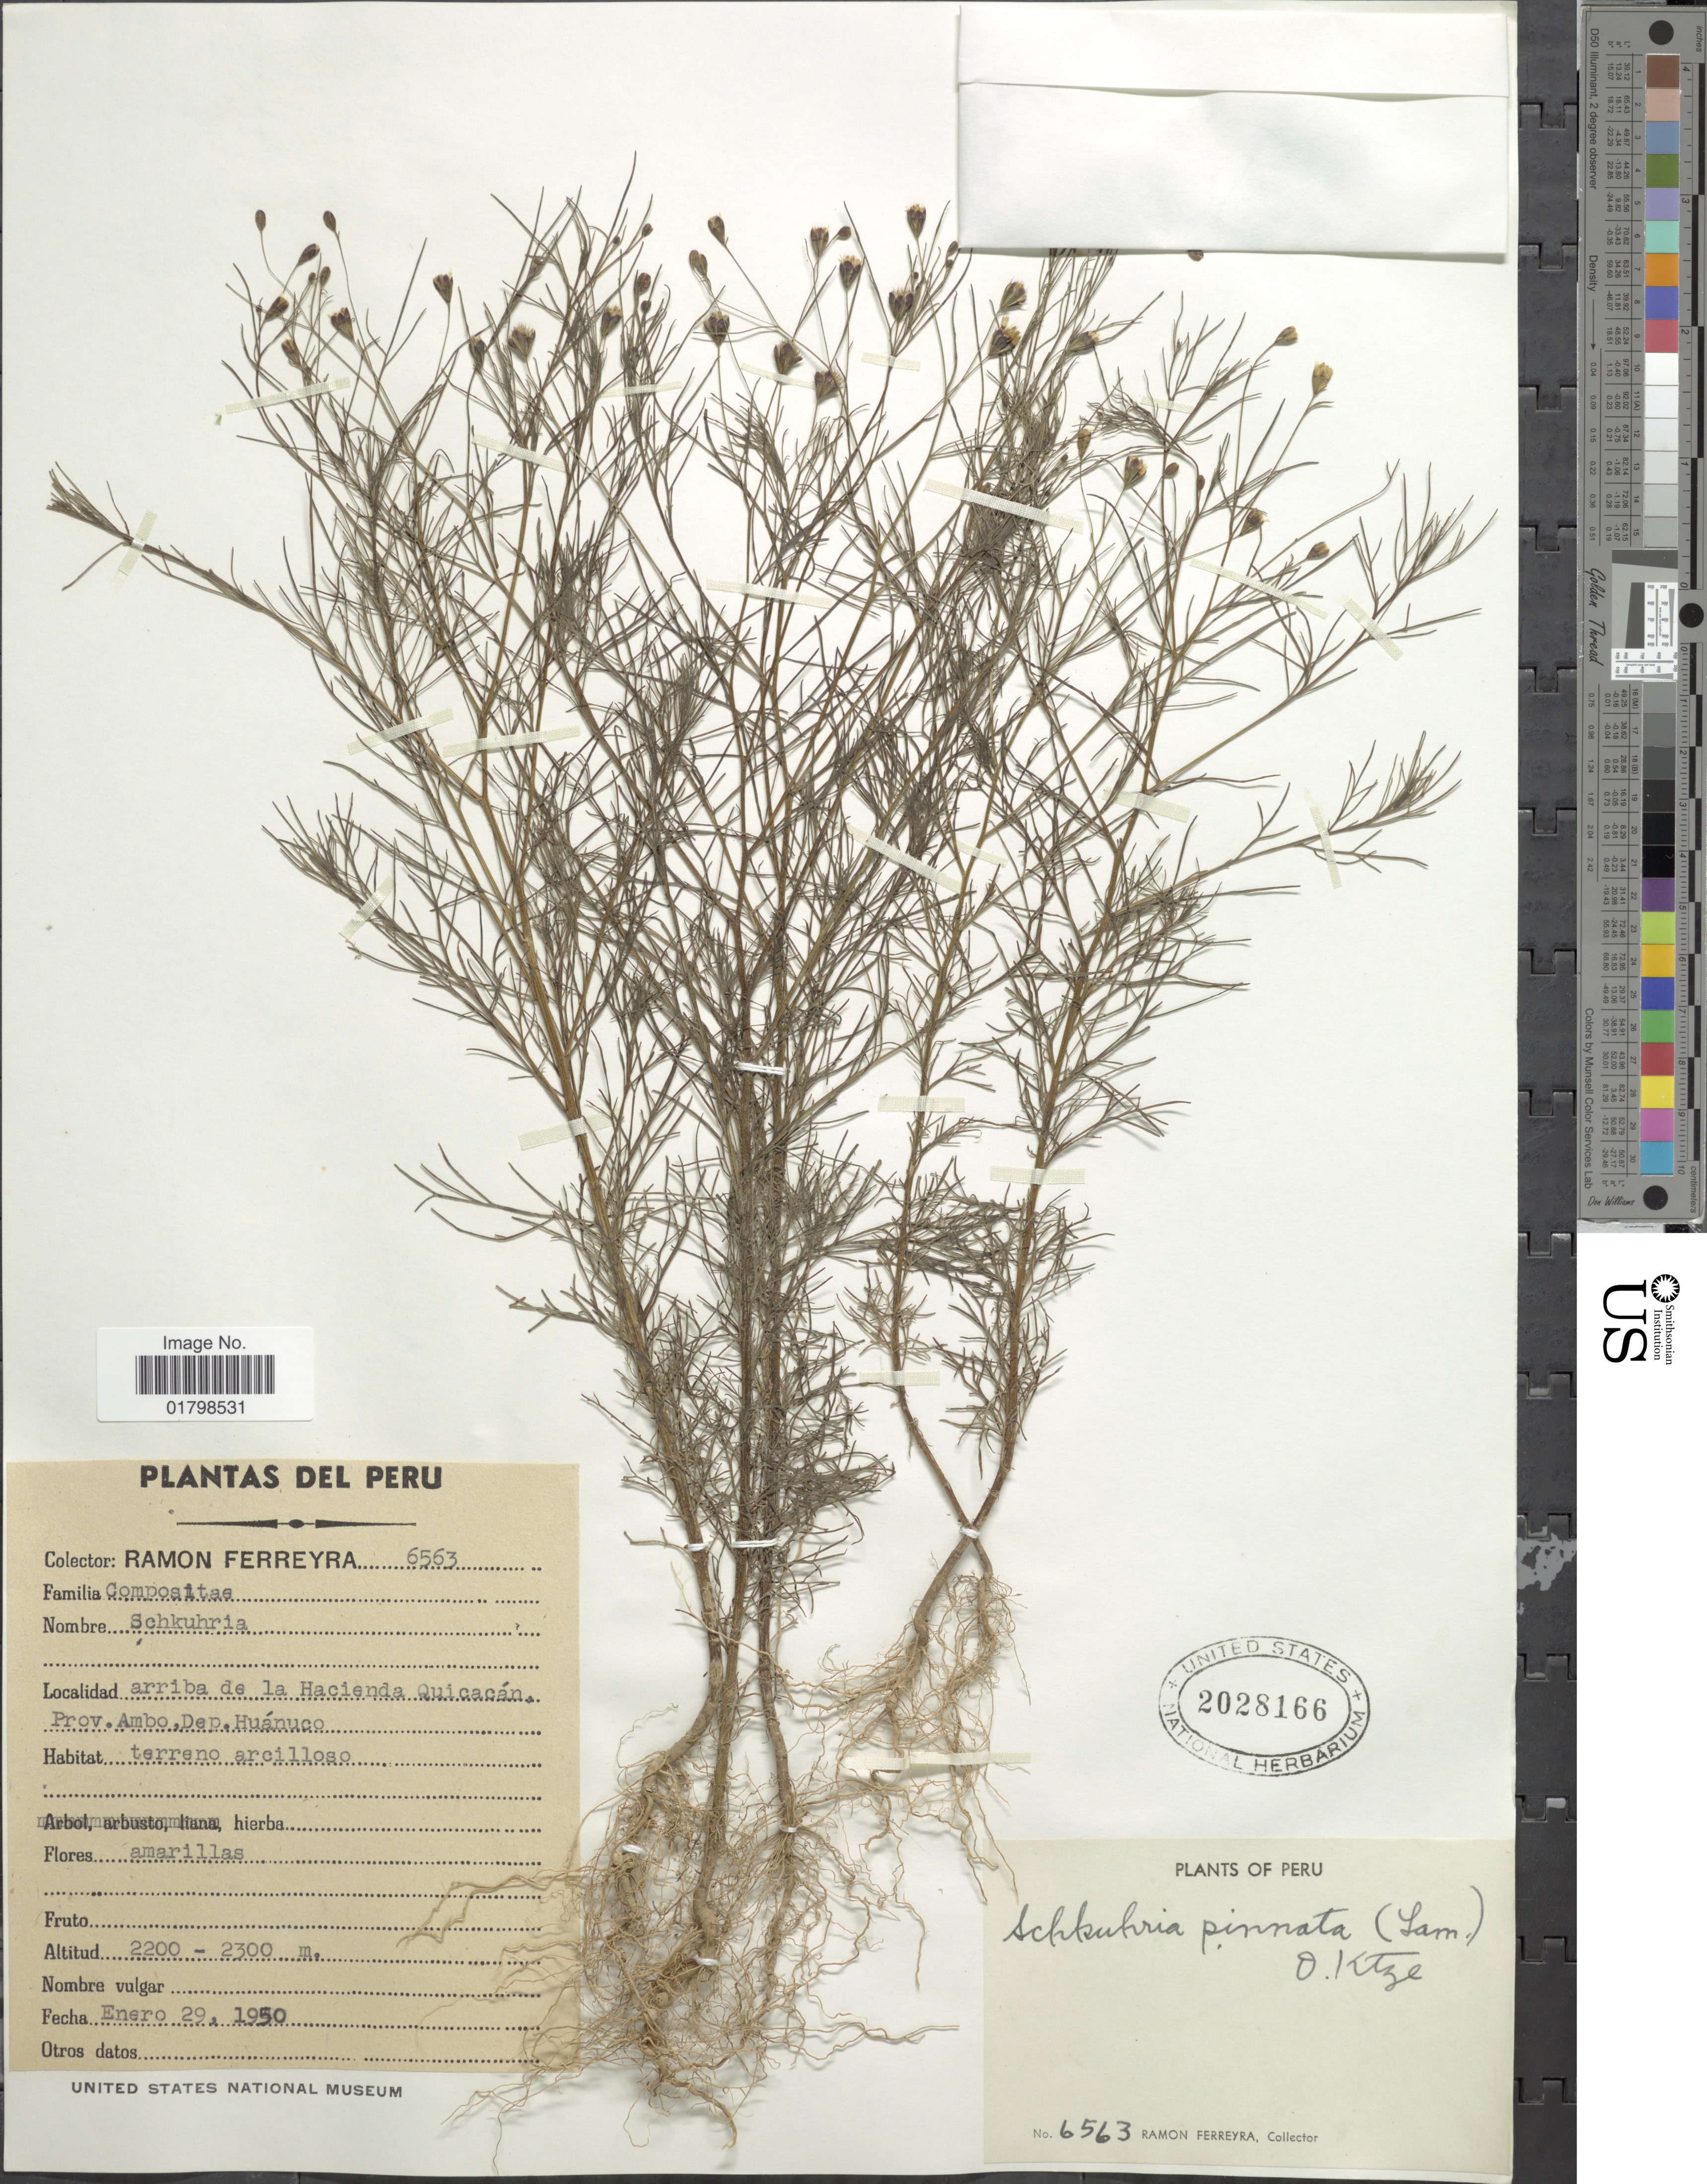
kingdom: Plantae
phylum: Tracheophyta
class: Magnoliopsida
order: Asterales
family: Asteraceae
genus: Schkuhria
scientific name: Schkuhria pinnata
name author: (Lam.) Kuntze ex Thell.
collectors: R. A. Ferreyra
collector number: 6563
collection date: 1950-01-29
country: Peru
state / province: Huánuco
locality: Arriba de la Hacienda Quicacan, Prov. Ambo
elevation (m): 2200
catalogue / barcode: US 2028166